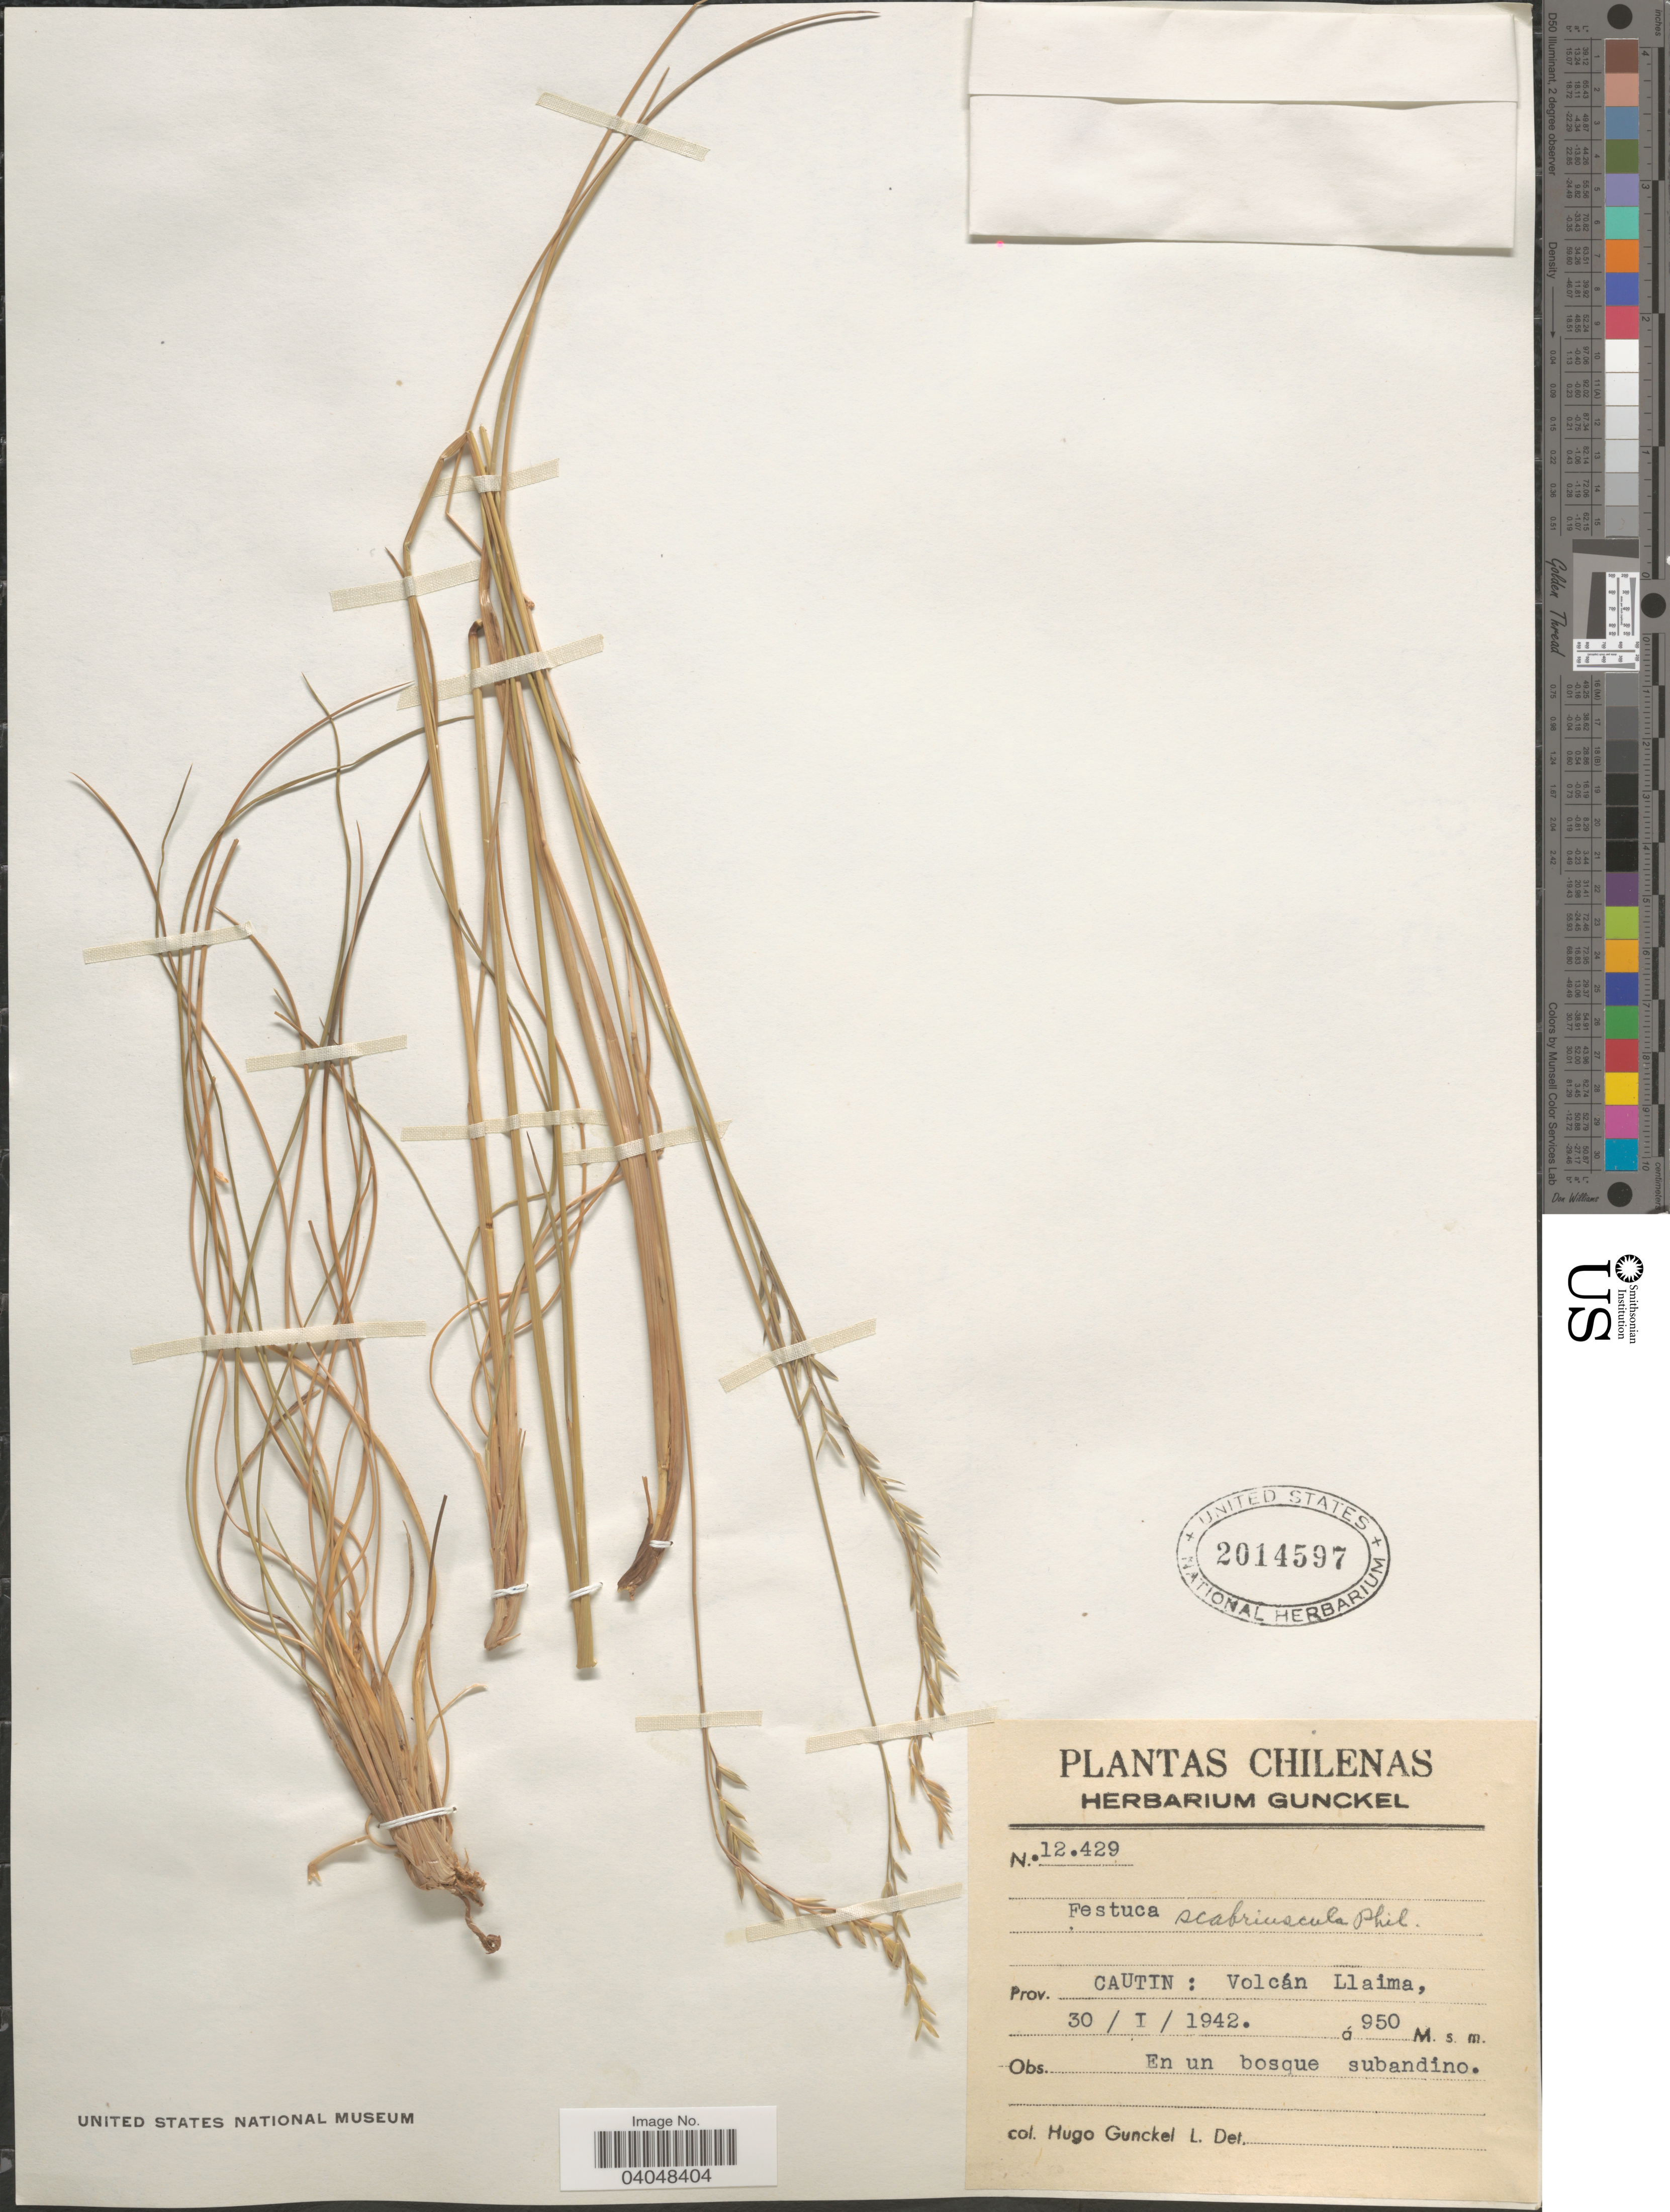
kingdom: Plantae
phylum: Tracheophyta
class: Liliopsida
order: Poales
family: Poaceae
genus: Festuca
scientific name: Festuca scabriuscula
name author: Phil.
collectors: H. Gunckel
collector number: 12429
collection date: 1942-01-30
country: Chile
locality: Prov. Cautin : Volcán Llaima.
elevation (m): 950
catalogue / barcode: US 2014597